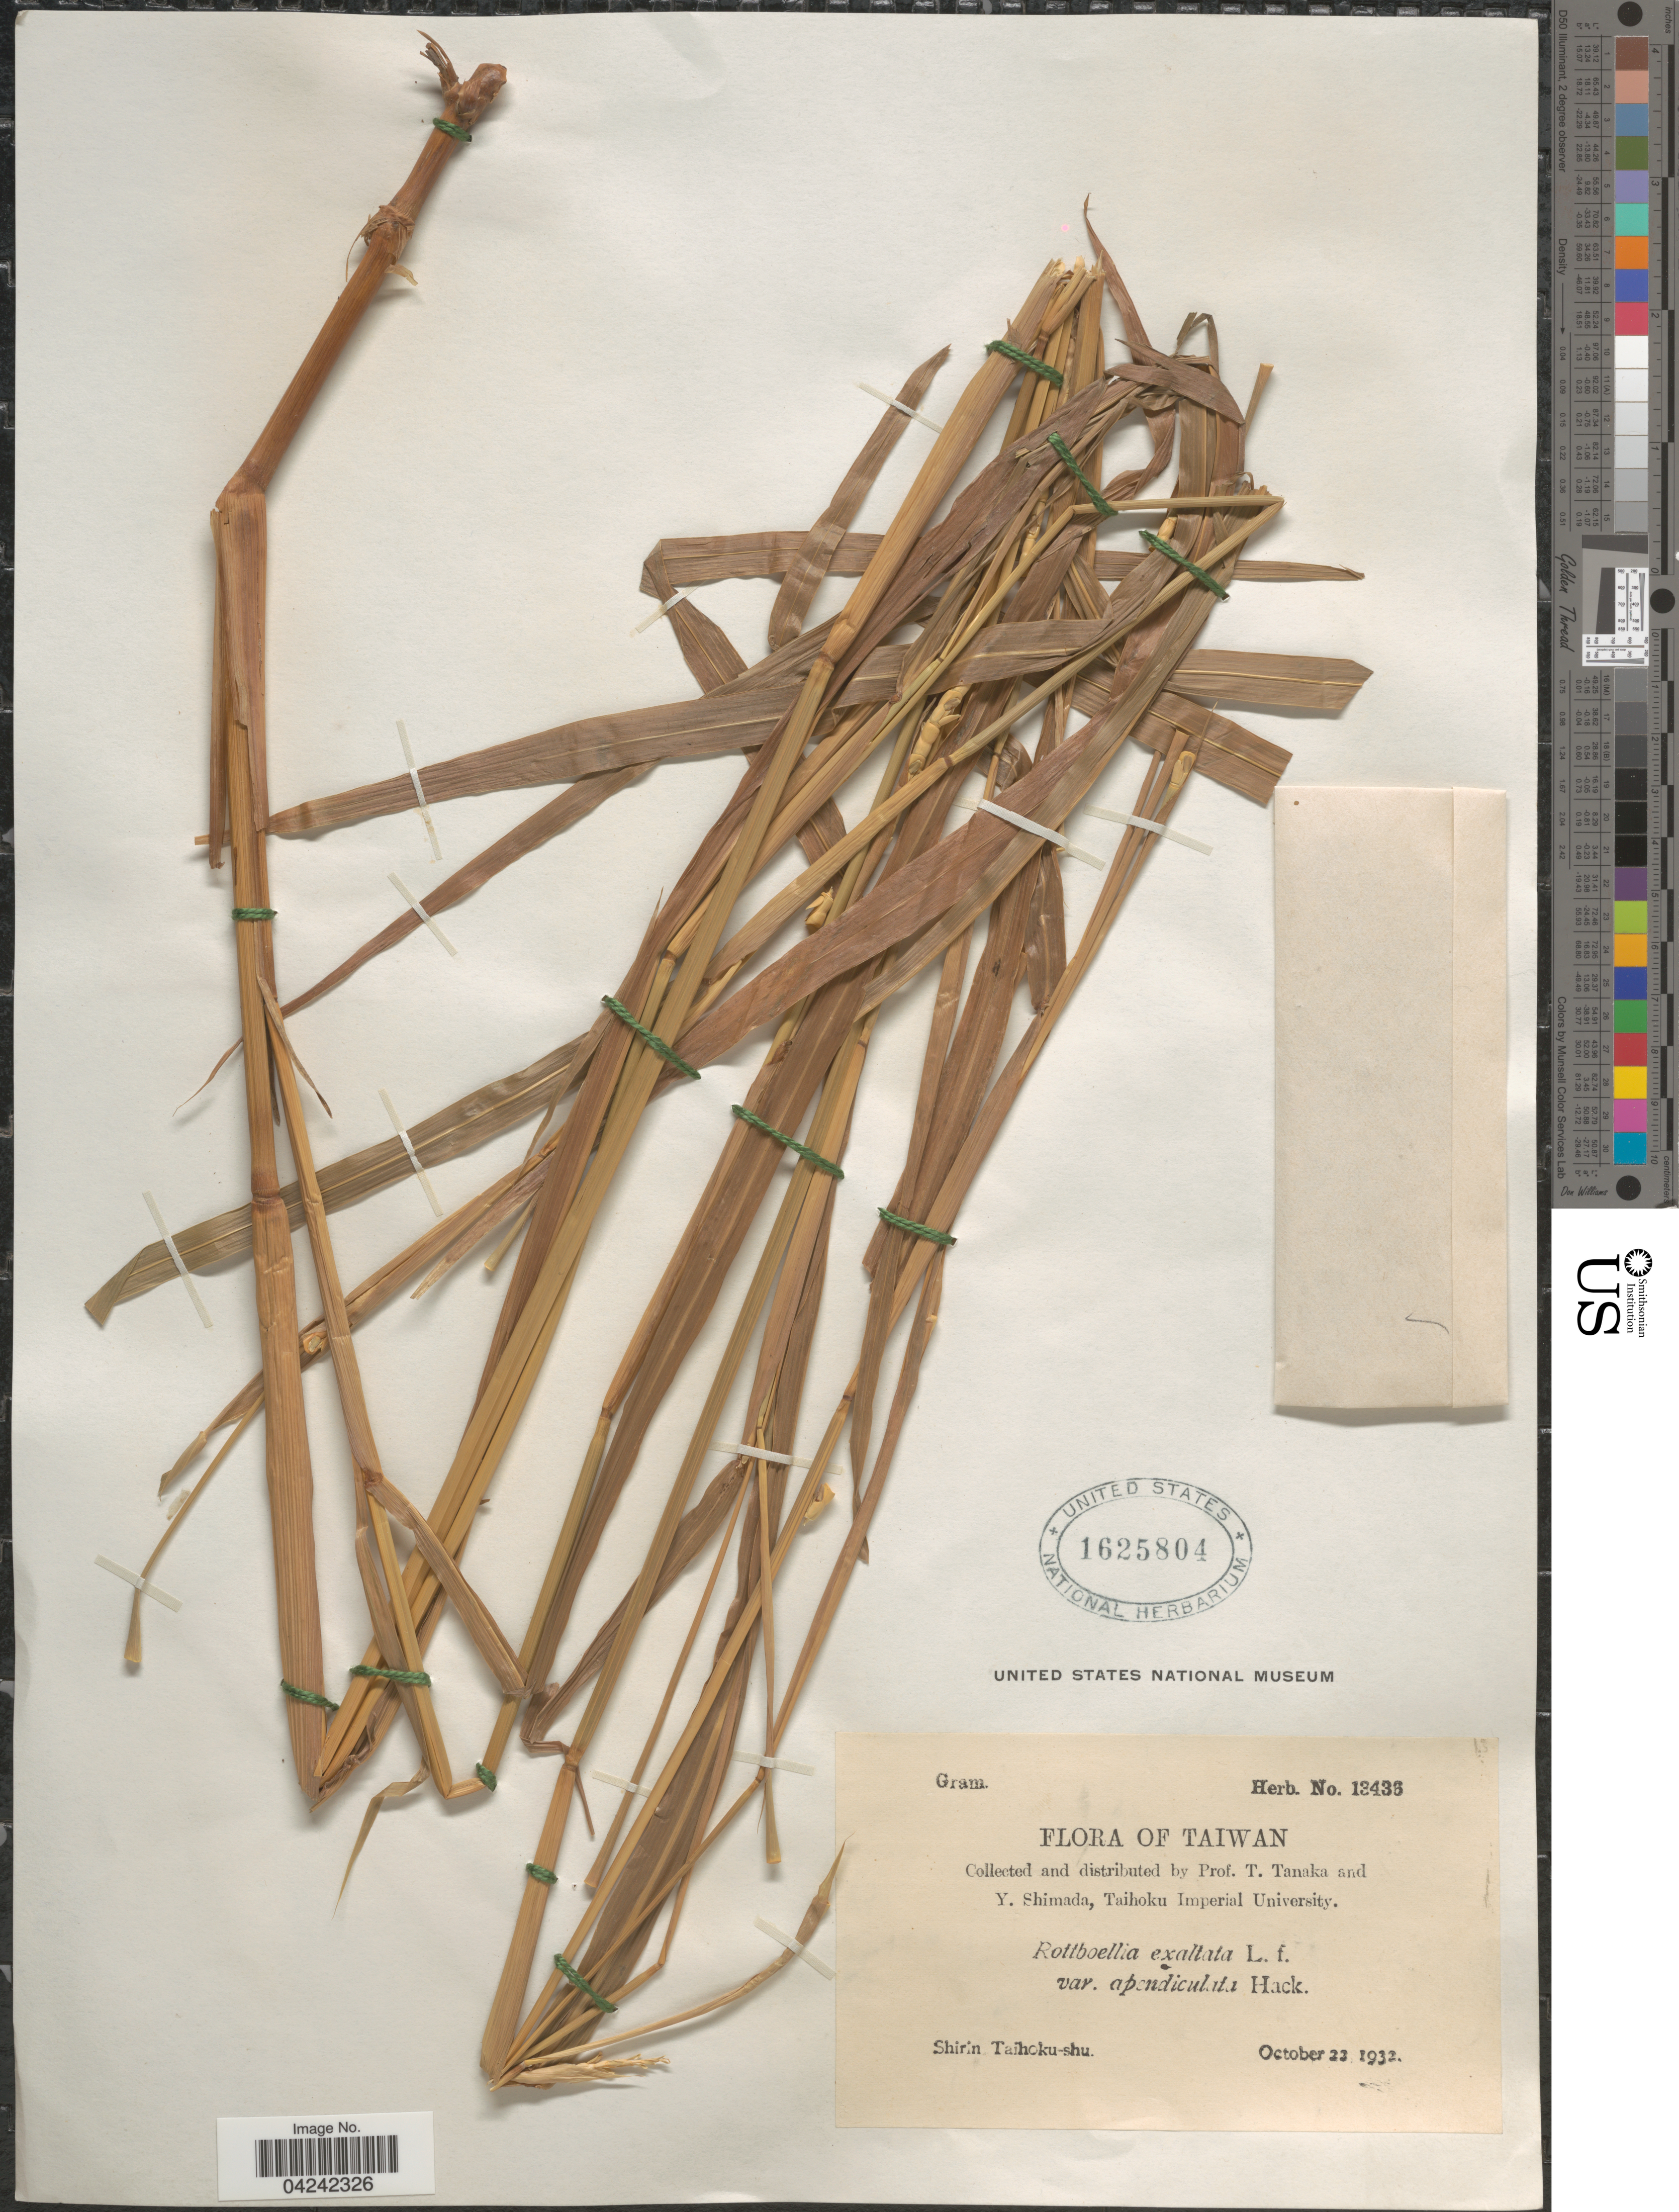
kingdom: Plantae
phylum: Tracheophyta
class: Liliopsida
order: Poales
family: Poaceae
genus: Rottboellia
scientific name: Rottboellia cochinchinensis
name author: (Lour.) Clayton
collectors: T. Tanaka & Y. Shimada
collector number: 13436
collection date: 1932-10-22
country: Taiwan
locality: Shirin Taihoku-shu.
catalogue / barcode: US 1625804